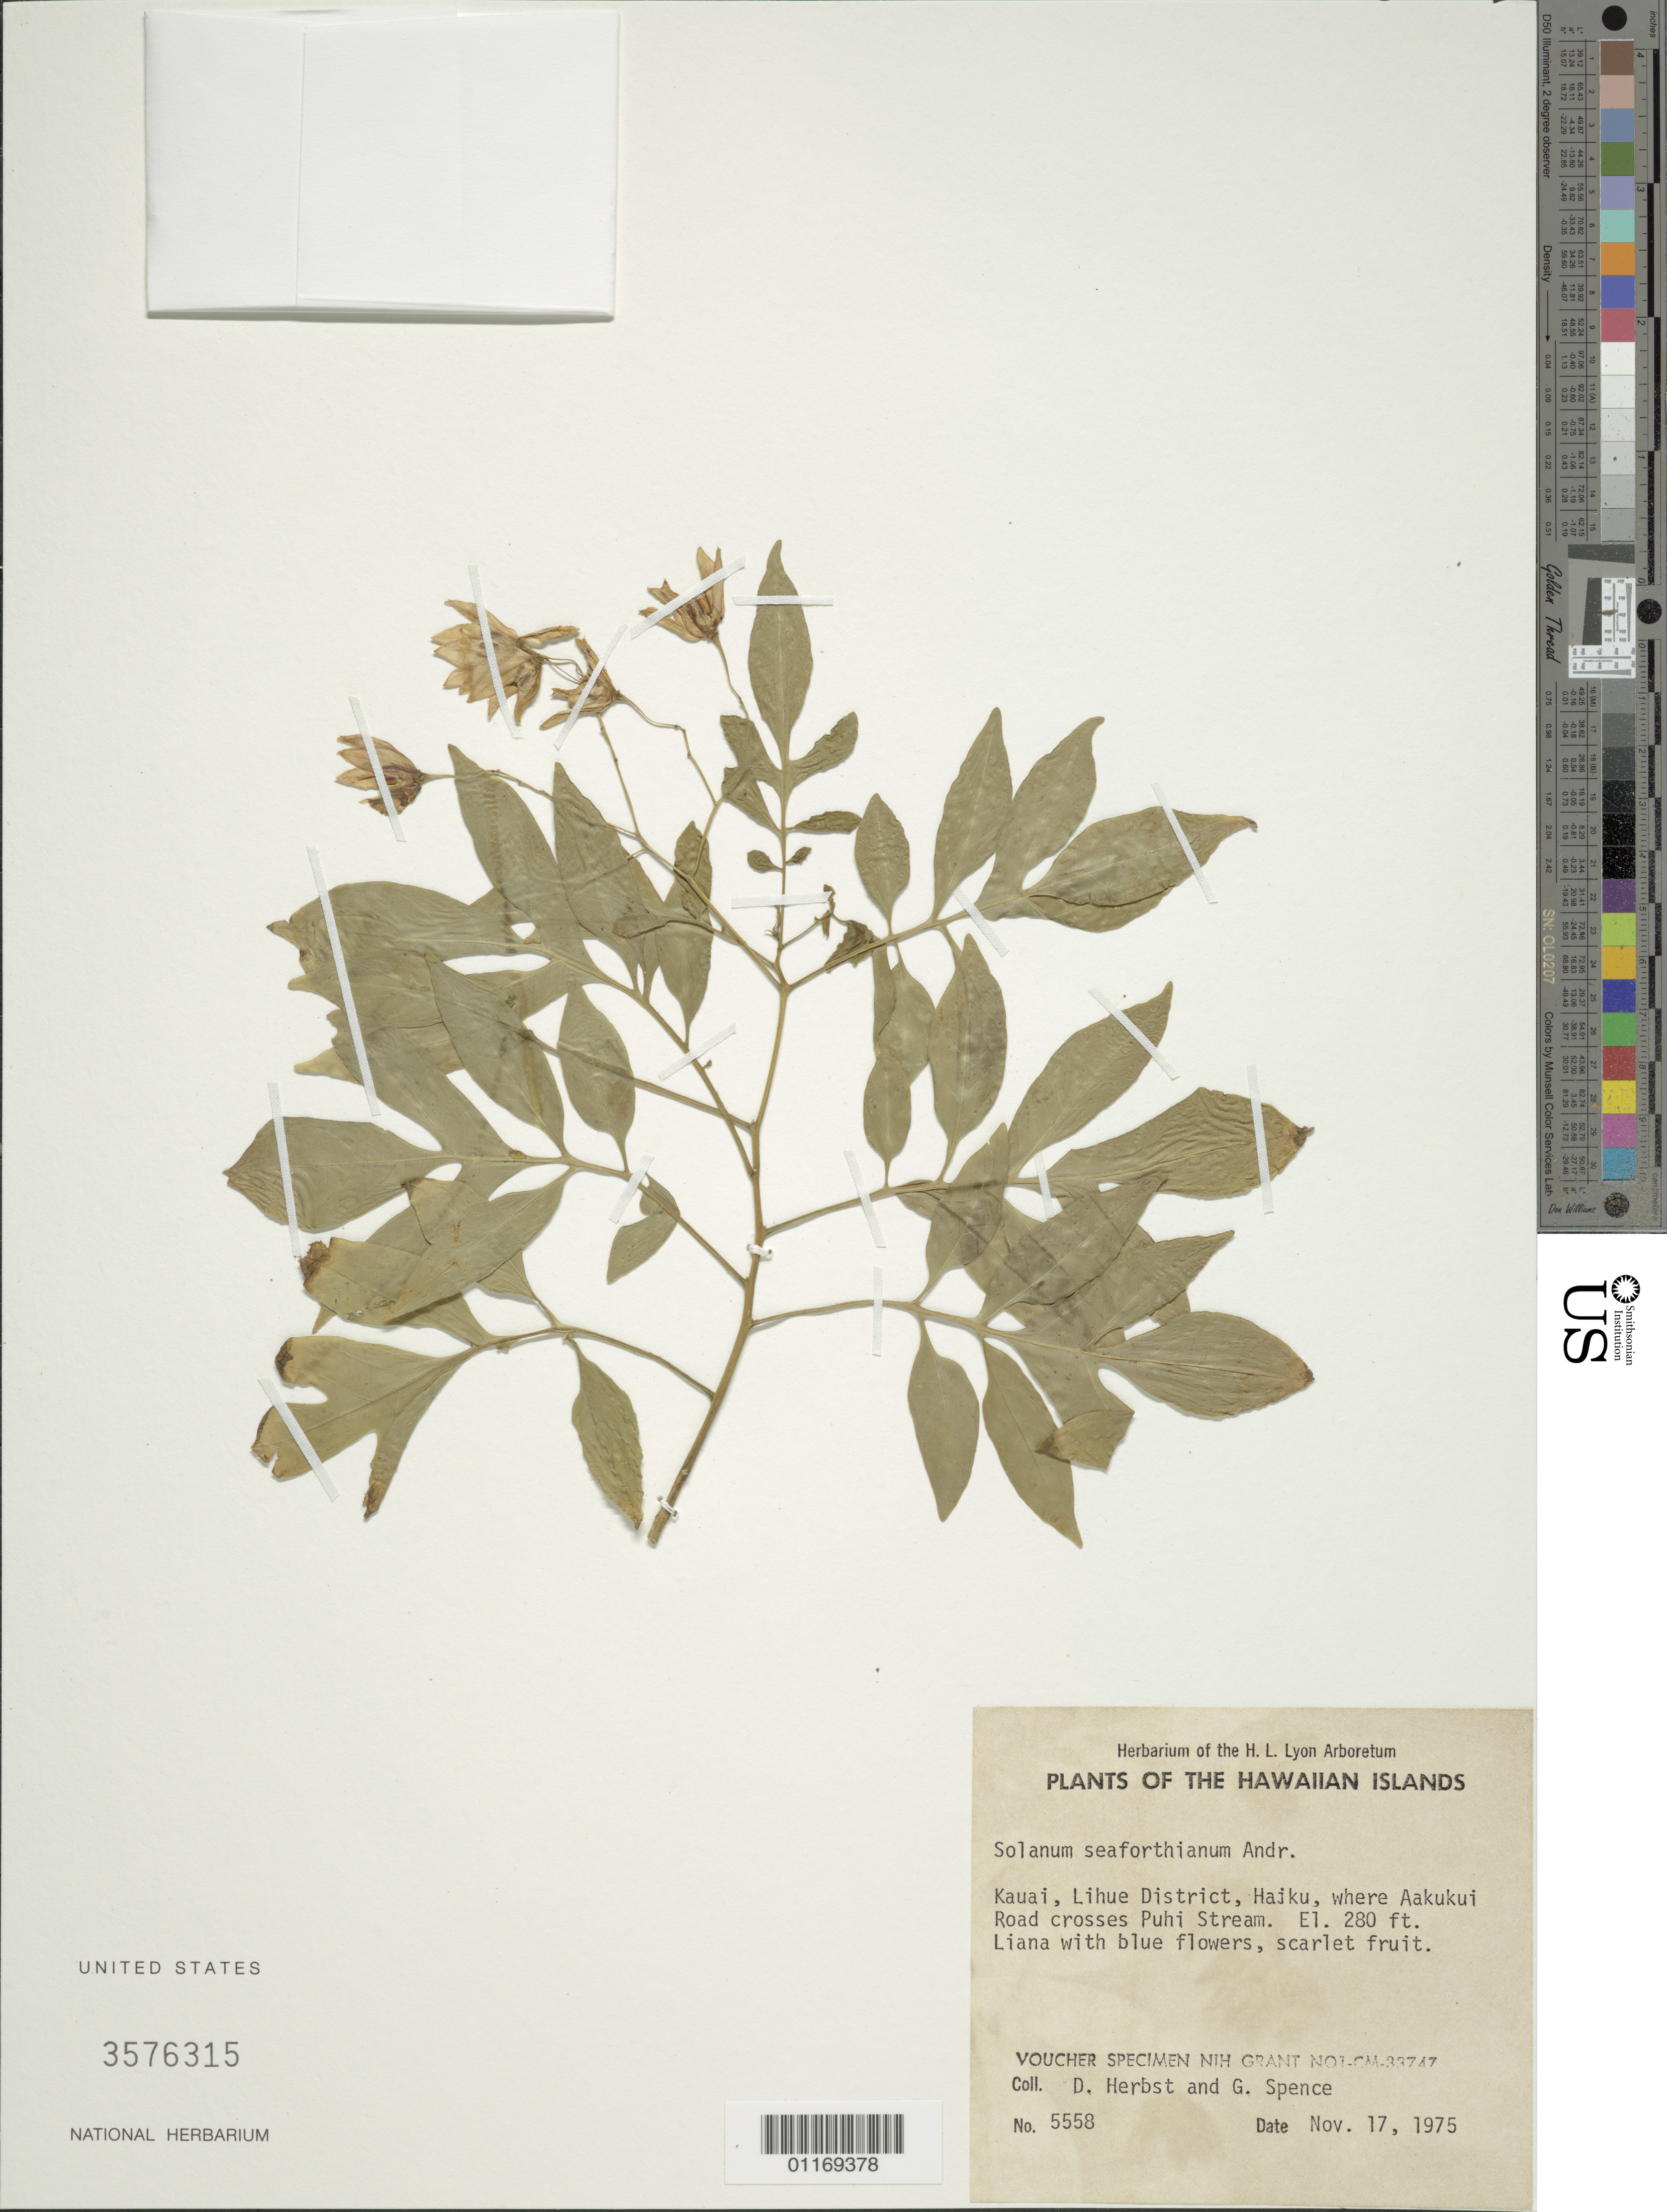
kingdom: Plantae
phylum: Tracheophyta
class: Magnoliopsida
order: Solanales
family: Solanaceae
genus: Solanum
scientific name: Solanum seaforthianum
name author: Andrews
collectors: D. R. Herbst & G. Spence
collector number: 5558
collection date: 1975-11-17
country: United States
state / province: Hawaii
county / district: Kauai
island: Kaua'i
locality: Lihue District, Haiku, where Aakukui Road crosses Puhi Stream.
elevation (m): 85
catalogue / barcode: US 3576315